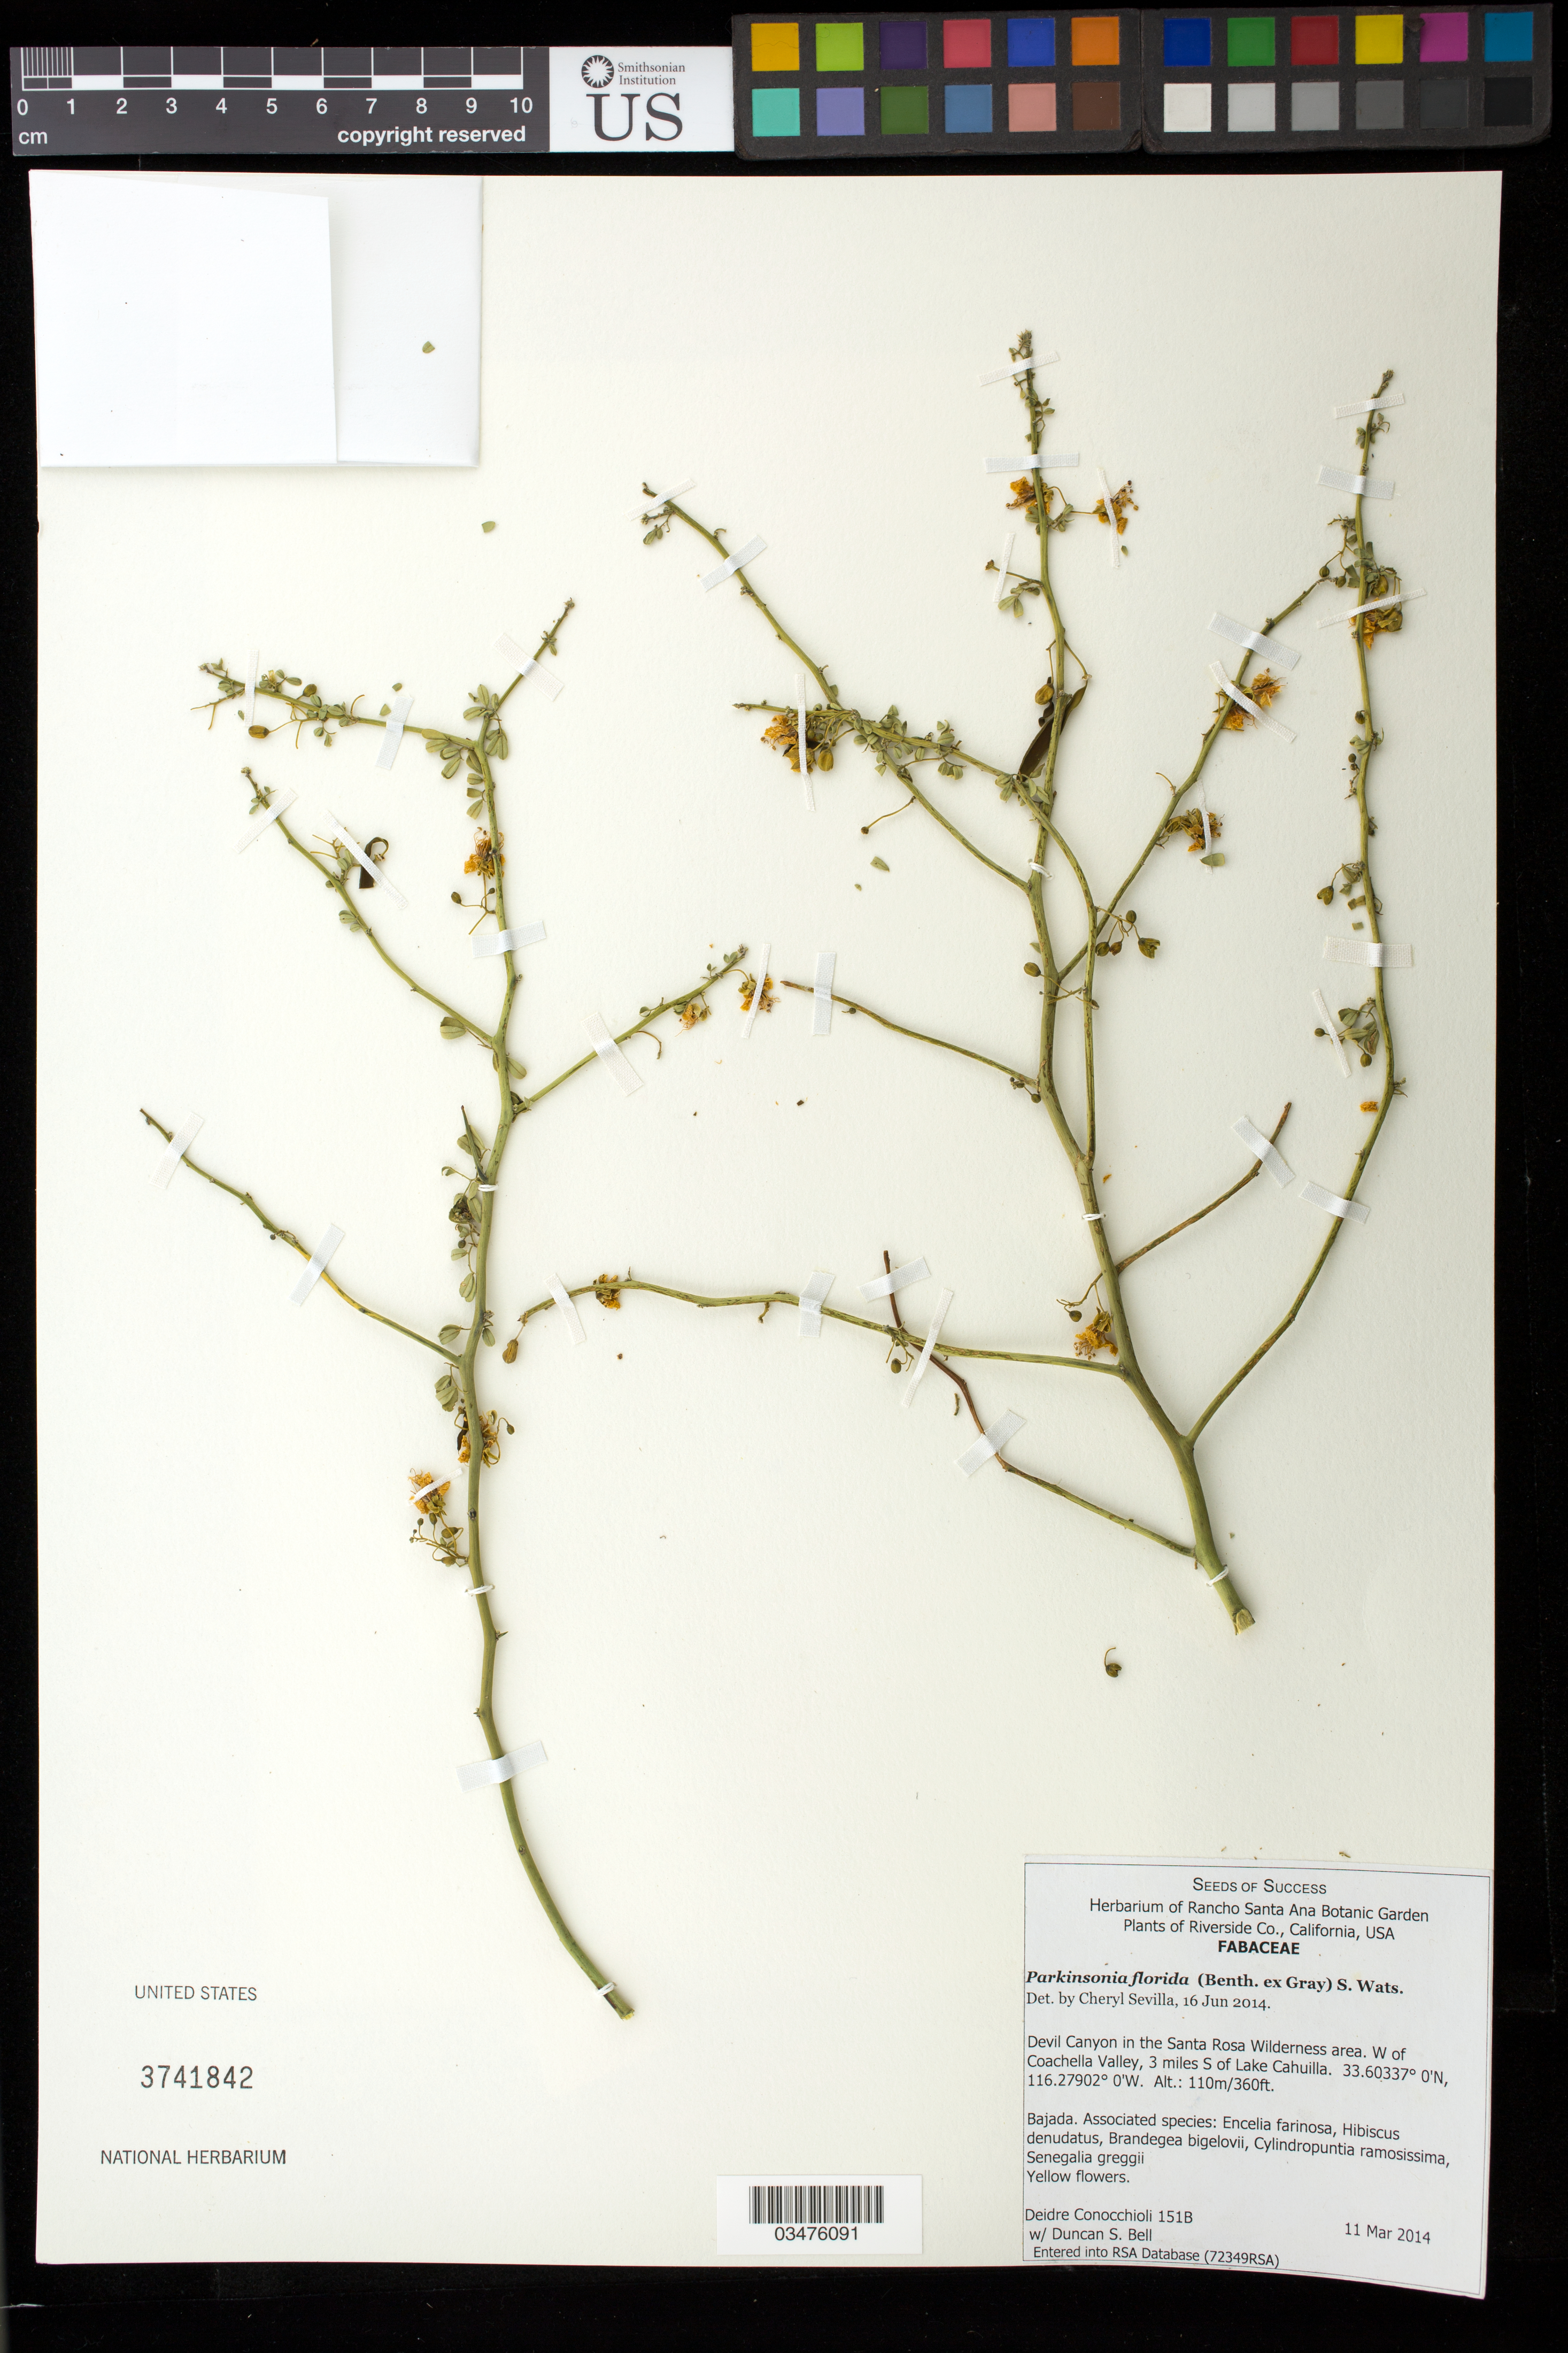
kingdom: Plantae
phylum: Tracheophyta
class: Magnoliopsida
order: Fabales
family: Fabaceae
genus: Parkinsonia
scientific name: Parkinsonia florida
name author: (Benth. ex A. Gray) S. Watson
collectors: D. Conocchioli & D. S. Bell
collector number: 151B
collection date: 2014-03-11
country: United States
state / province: California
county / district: Riverside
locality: Devil Canyon in the Santa Rosa Wilderness area. W of Coachella Valley, 3 mi. S of Lake Cahuilla.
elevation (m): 110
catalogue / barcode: US 3741842